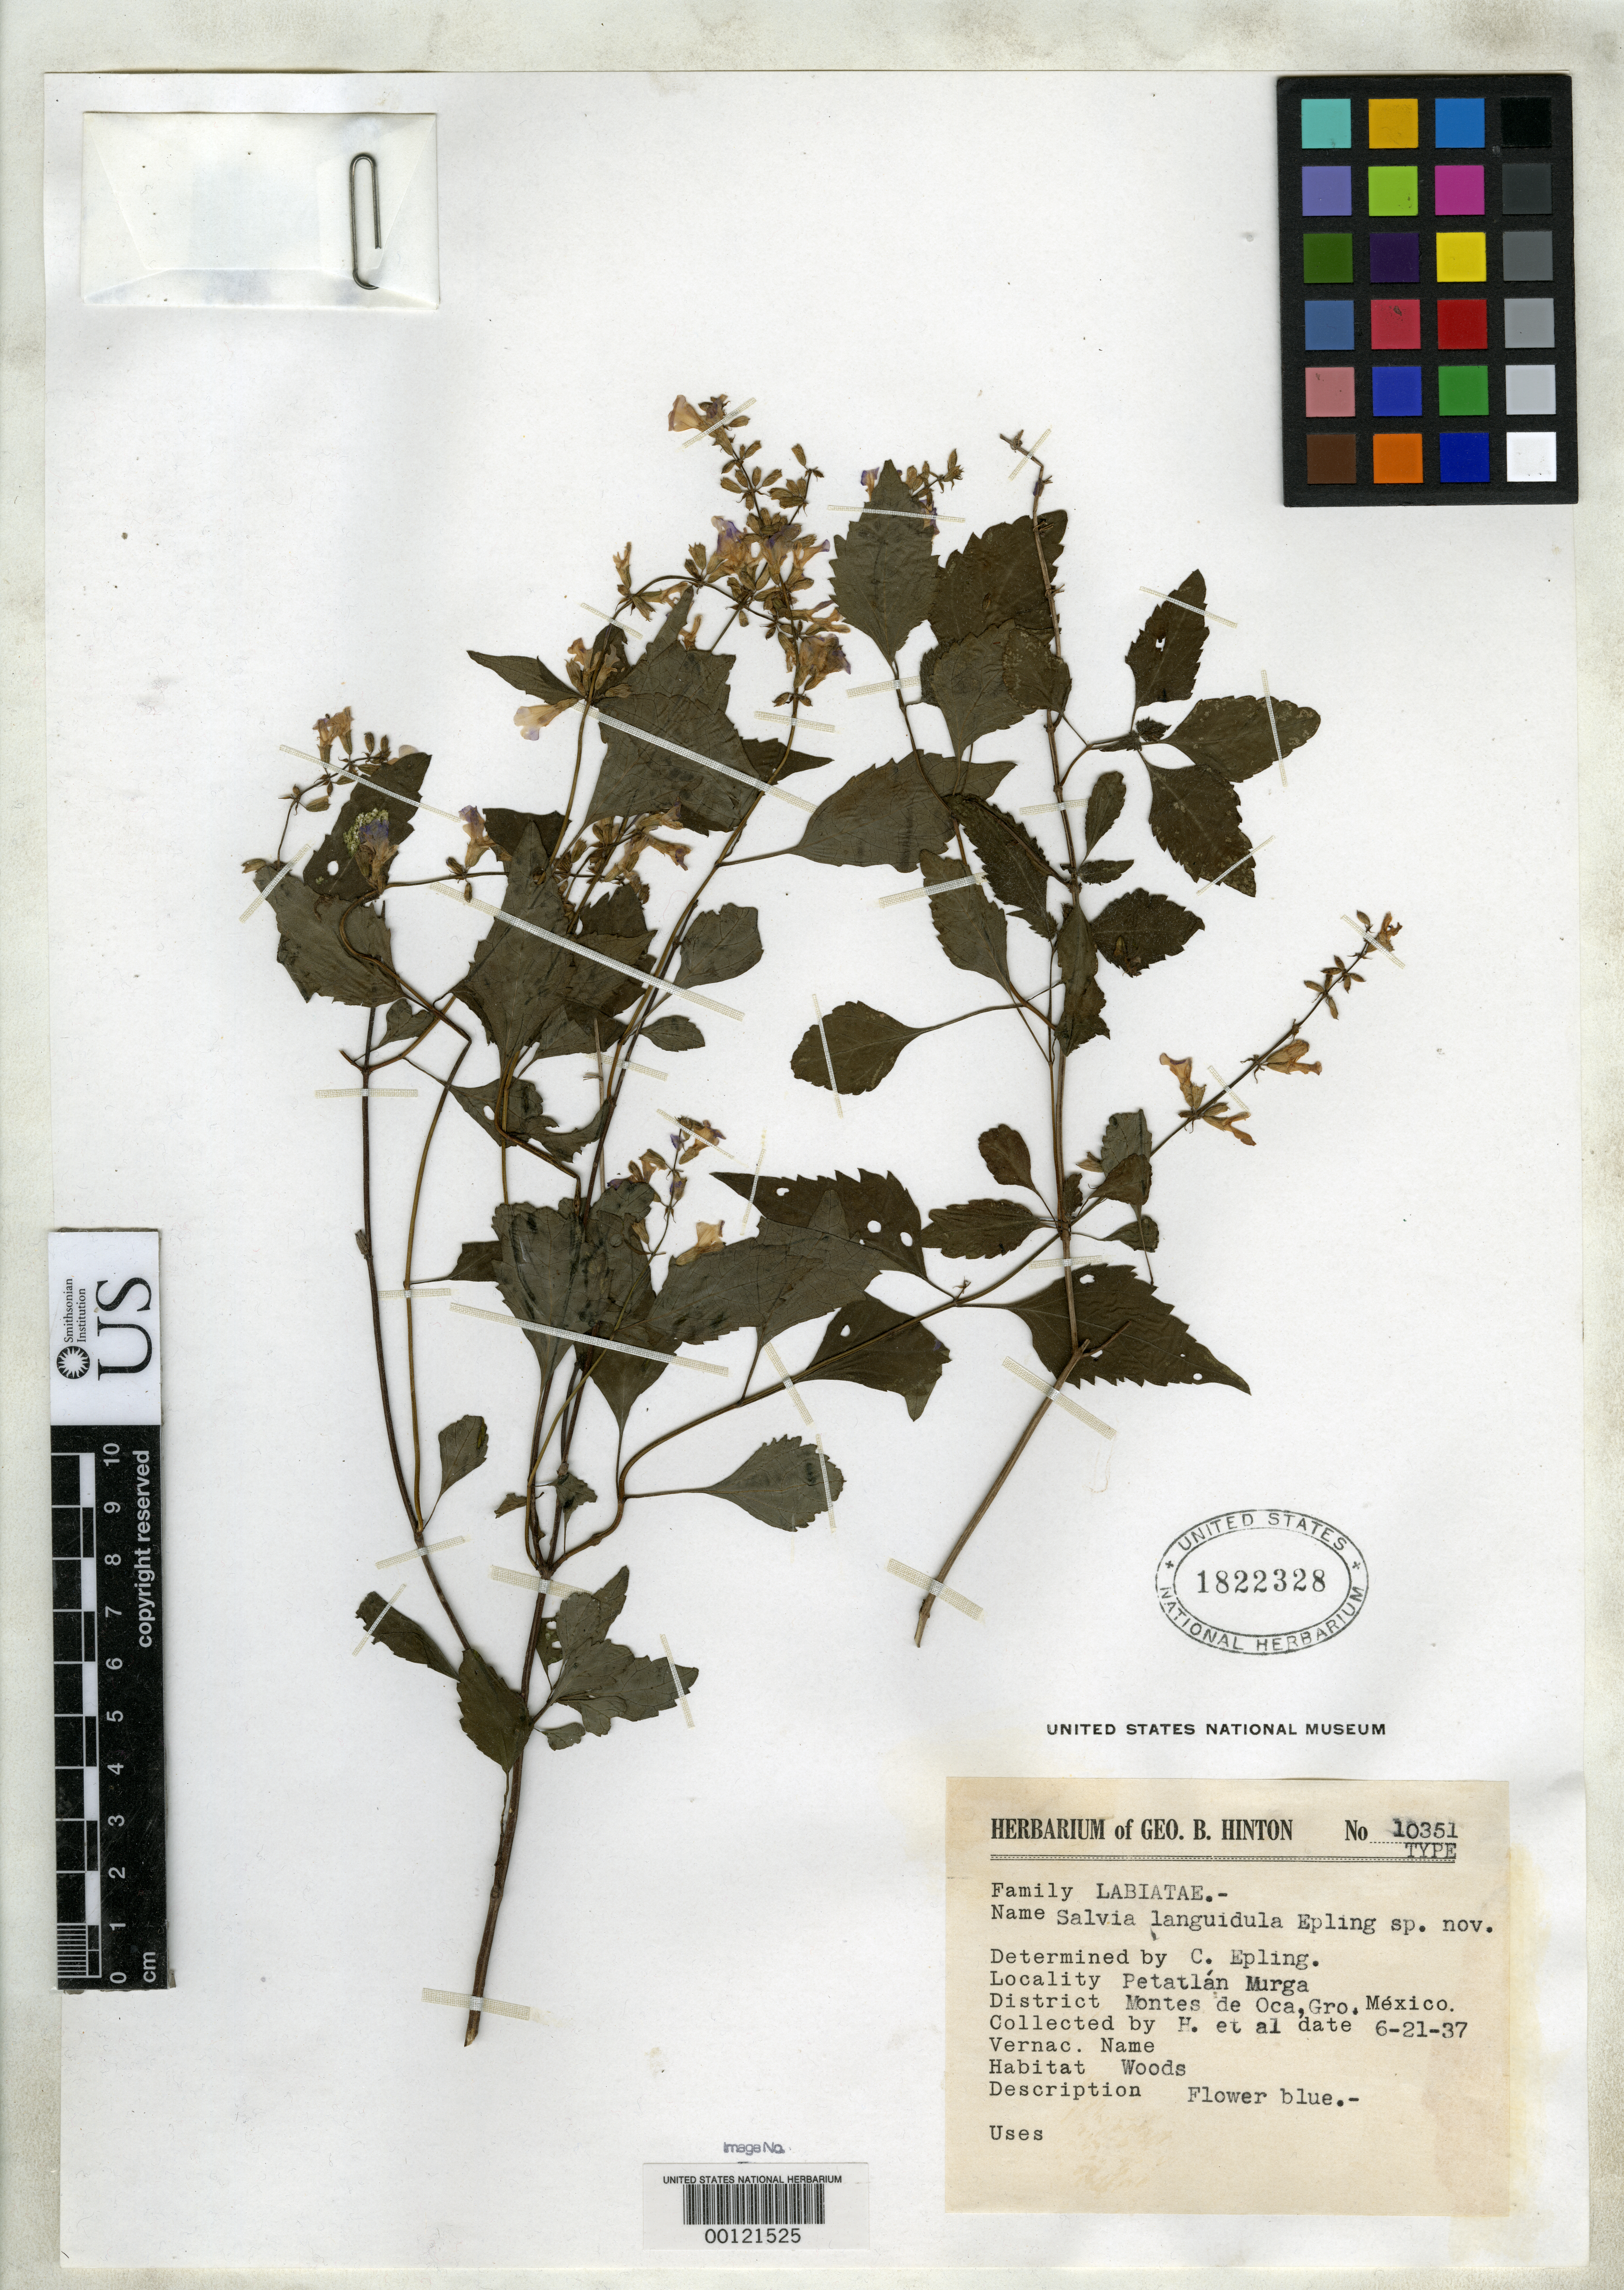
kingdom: Plantae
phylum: Tracheophyta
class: Magnoliopsida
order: Lamiales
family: Lamiaceae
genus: Salvia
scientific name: Salvia languidula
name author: Epling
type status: Isotype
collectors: G. B. Hinton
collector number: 10351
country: Mexico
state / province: Guerrero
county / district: Montes de Oca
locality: Petatlanmurga.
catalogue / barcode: US 1822328